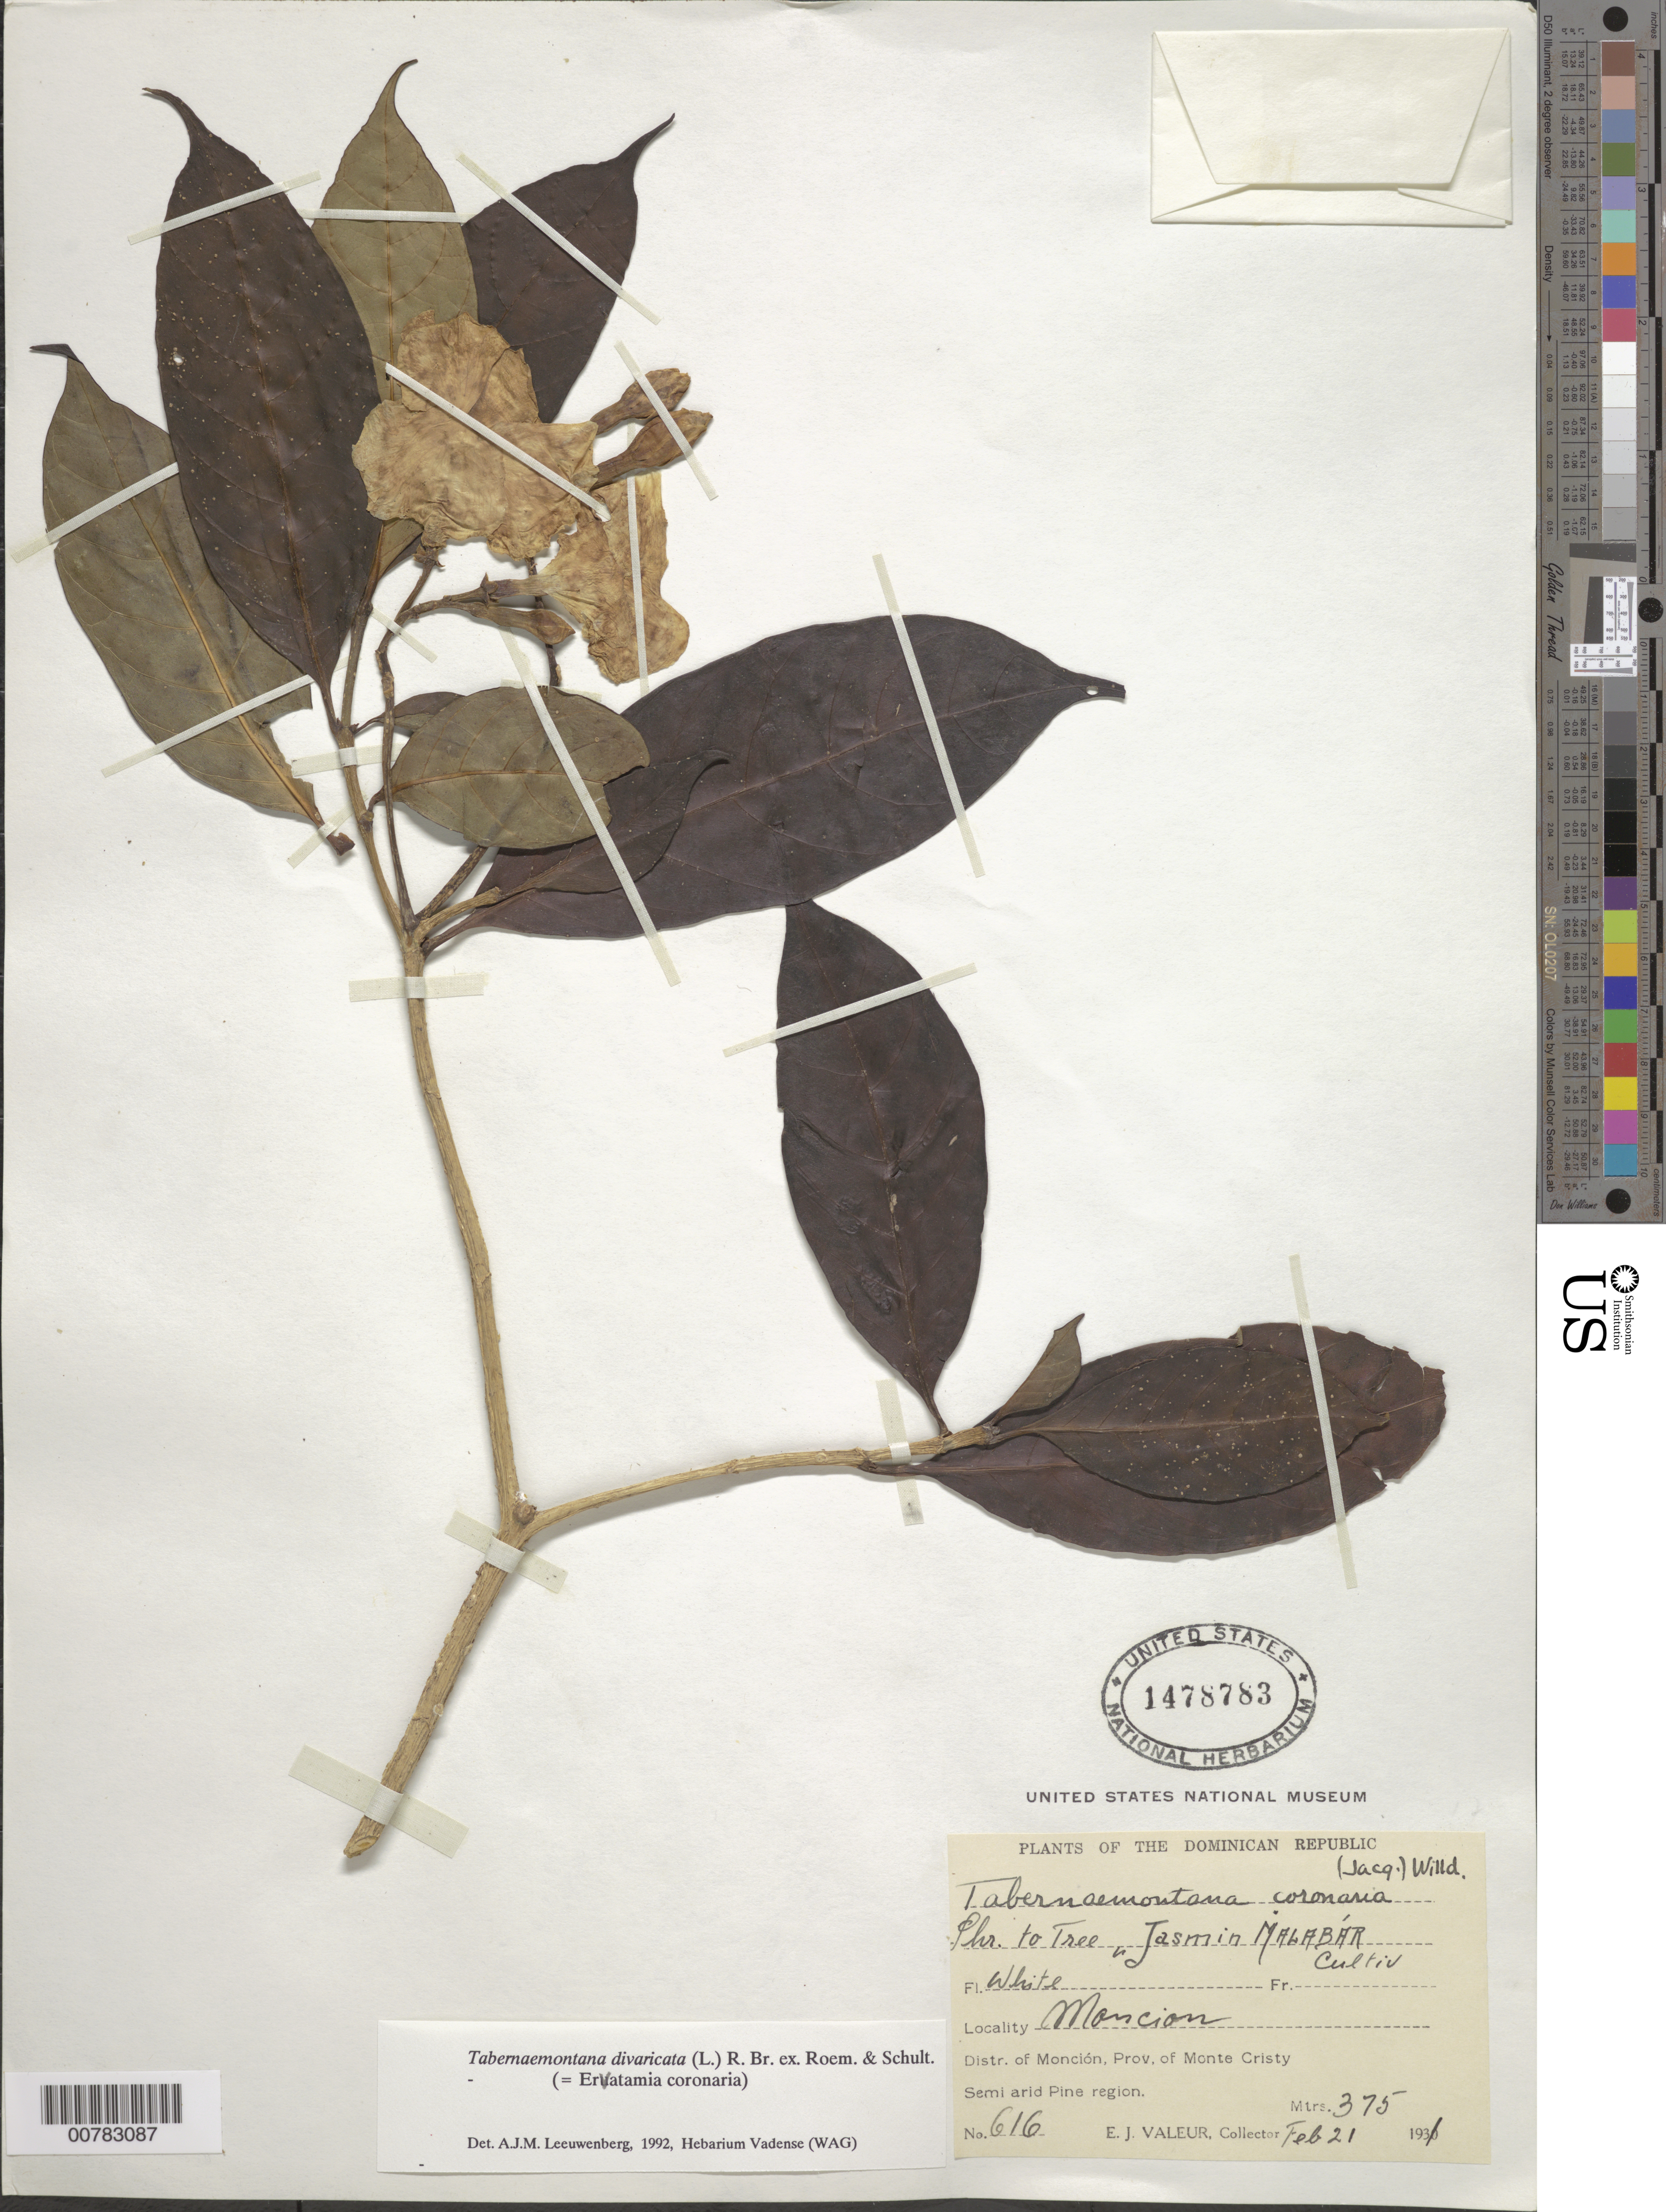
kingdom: Plantae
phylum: Tracheophyta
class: Magnoliopsida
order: Gentianales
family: Apocynaceae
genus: Tabernaemontana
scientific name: Tabernaemontana divaricata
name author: (L.) R. Br. ex Roem. & Schult.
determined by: Leeuwenberg, A. J. M.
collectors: E. Valeur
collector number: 616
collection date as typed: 21 Feb 1931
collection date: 1931-02-21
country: Dominican Republic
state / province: Monte Cristi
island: Hispaniola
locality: Monción, Monción.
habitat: Semi arid Pine region.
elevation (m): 375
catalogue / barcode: US 1478783